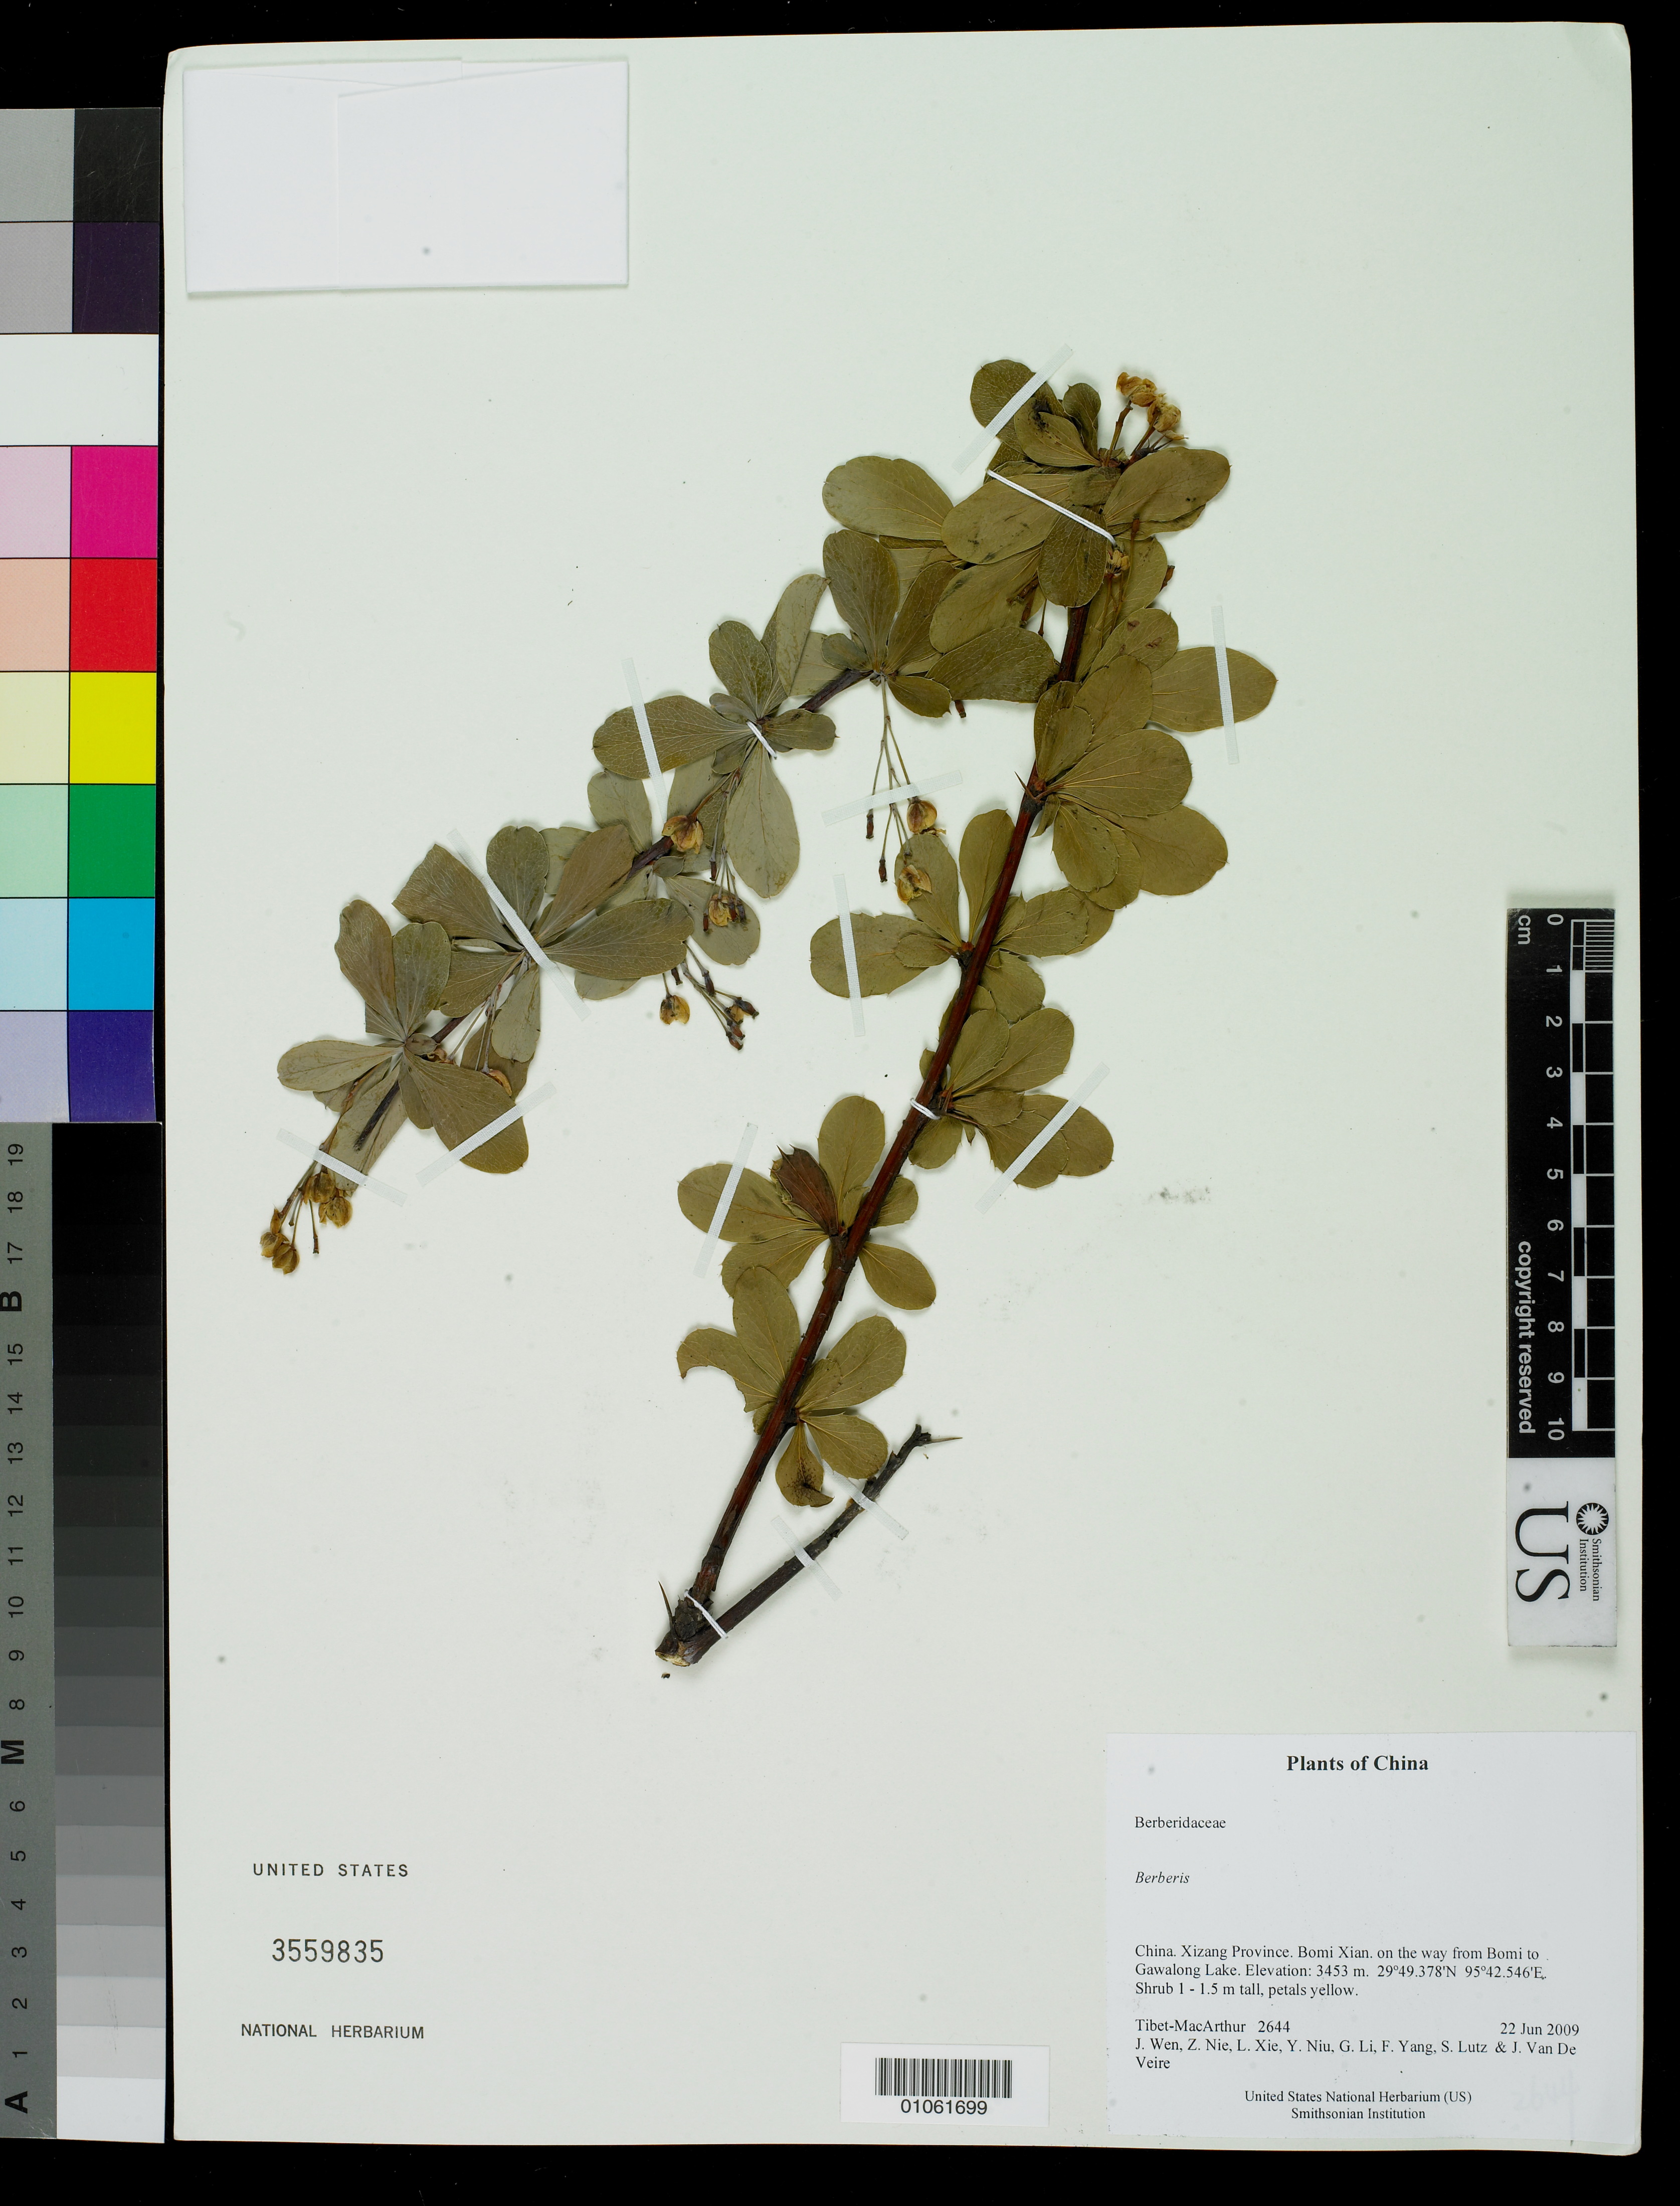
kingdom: Plantae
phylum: Tracheophyta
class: Magnoliopsida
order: Ranunculales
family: Berberidaceae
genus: Berberis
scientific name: Berberis multiserrata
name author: T.S.Ying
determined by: Harber, Julian, (UNITED KINGDOM)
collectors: Tibet-MacArthur, J. Wen, Z. Nie, L. Xie, Y. Niu, G. Li, F. Yang, S. Lutz & J. Van De Veire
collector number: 2644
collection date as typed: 22 Jun 2009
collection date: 2009-06-22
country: China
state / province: Xizang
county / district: Bomi Xian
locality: on the way from Bomi to Gawalong Lake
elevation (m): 3453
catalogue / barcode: US 3559835